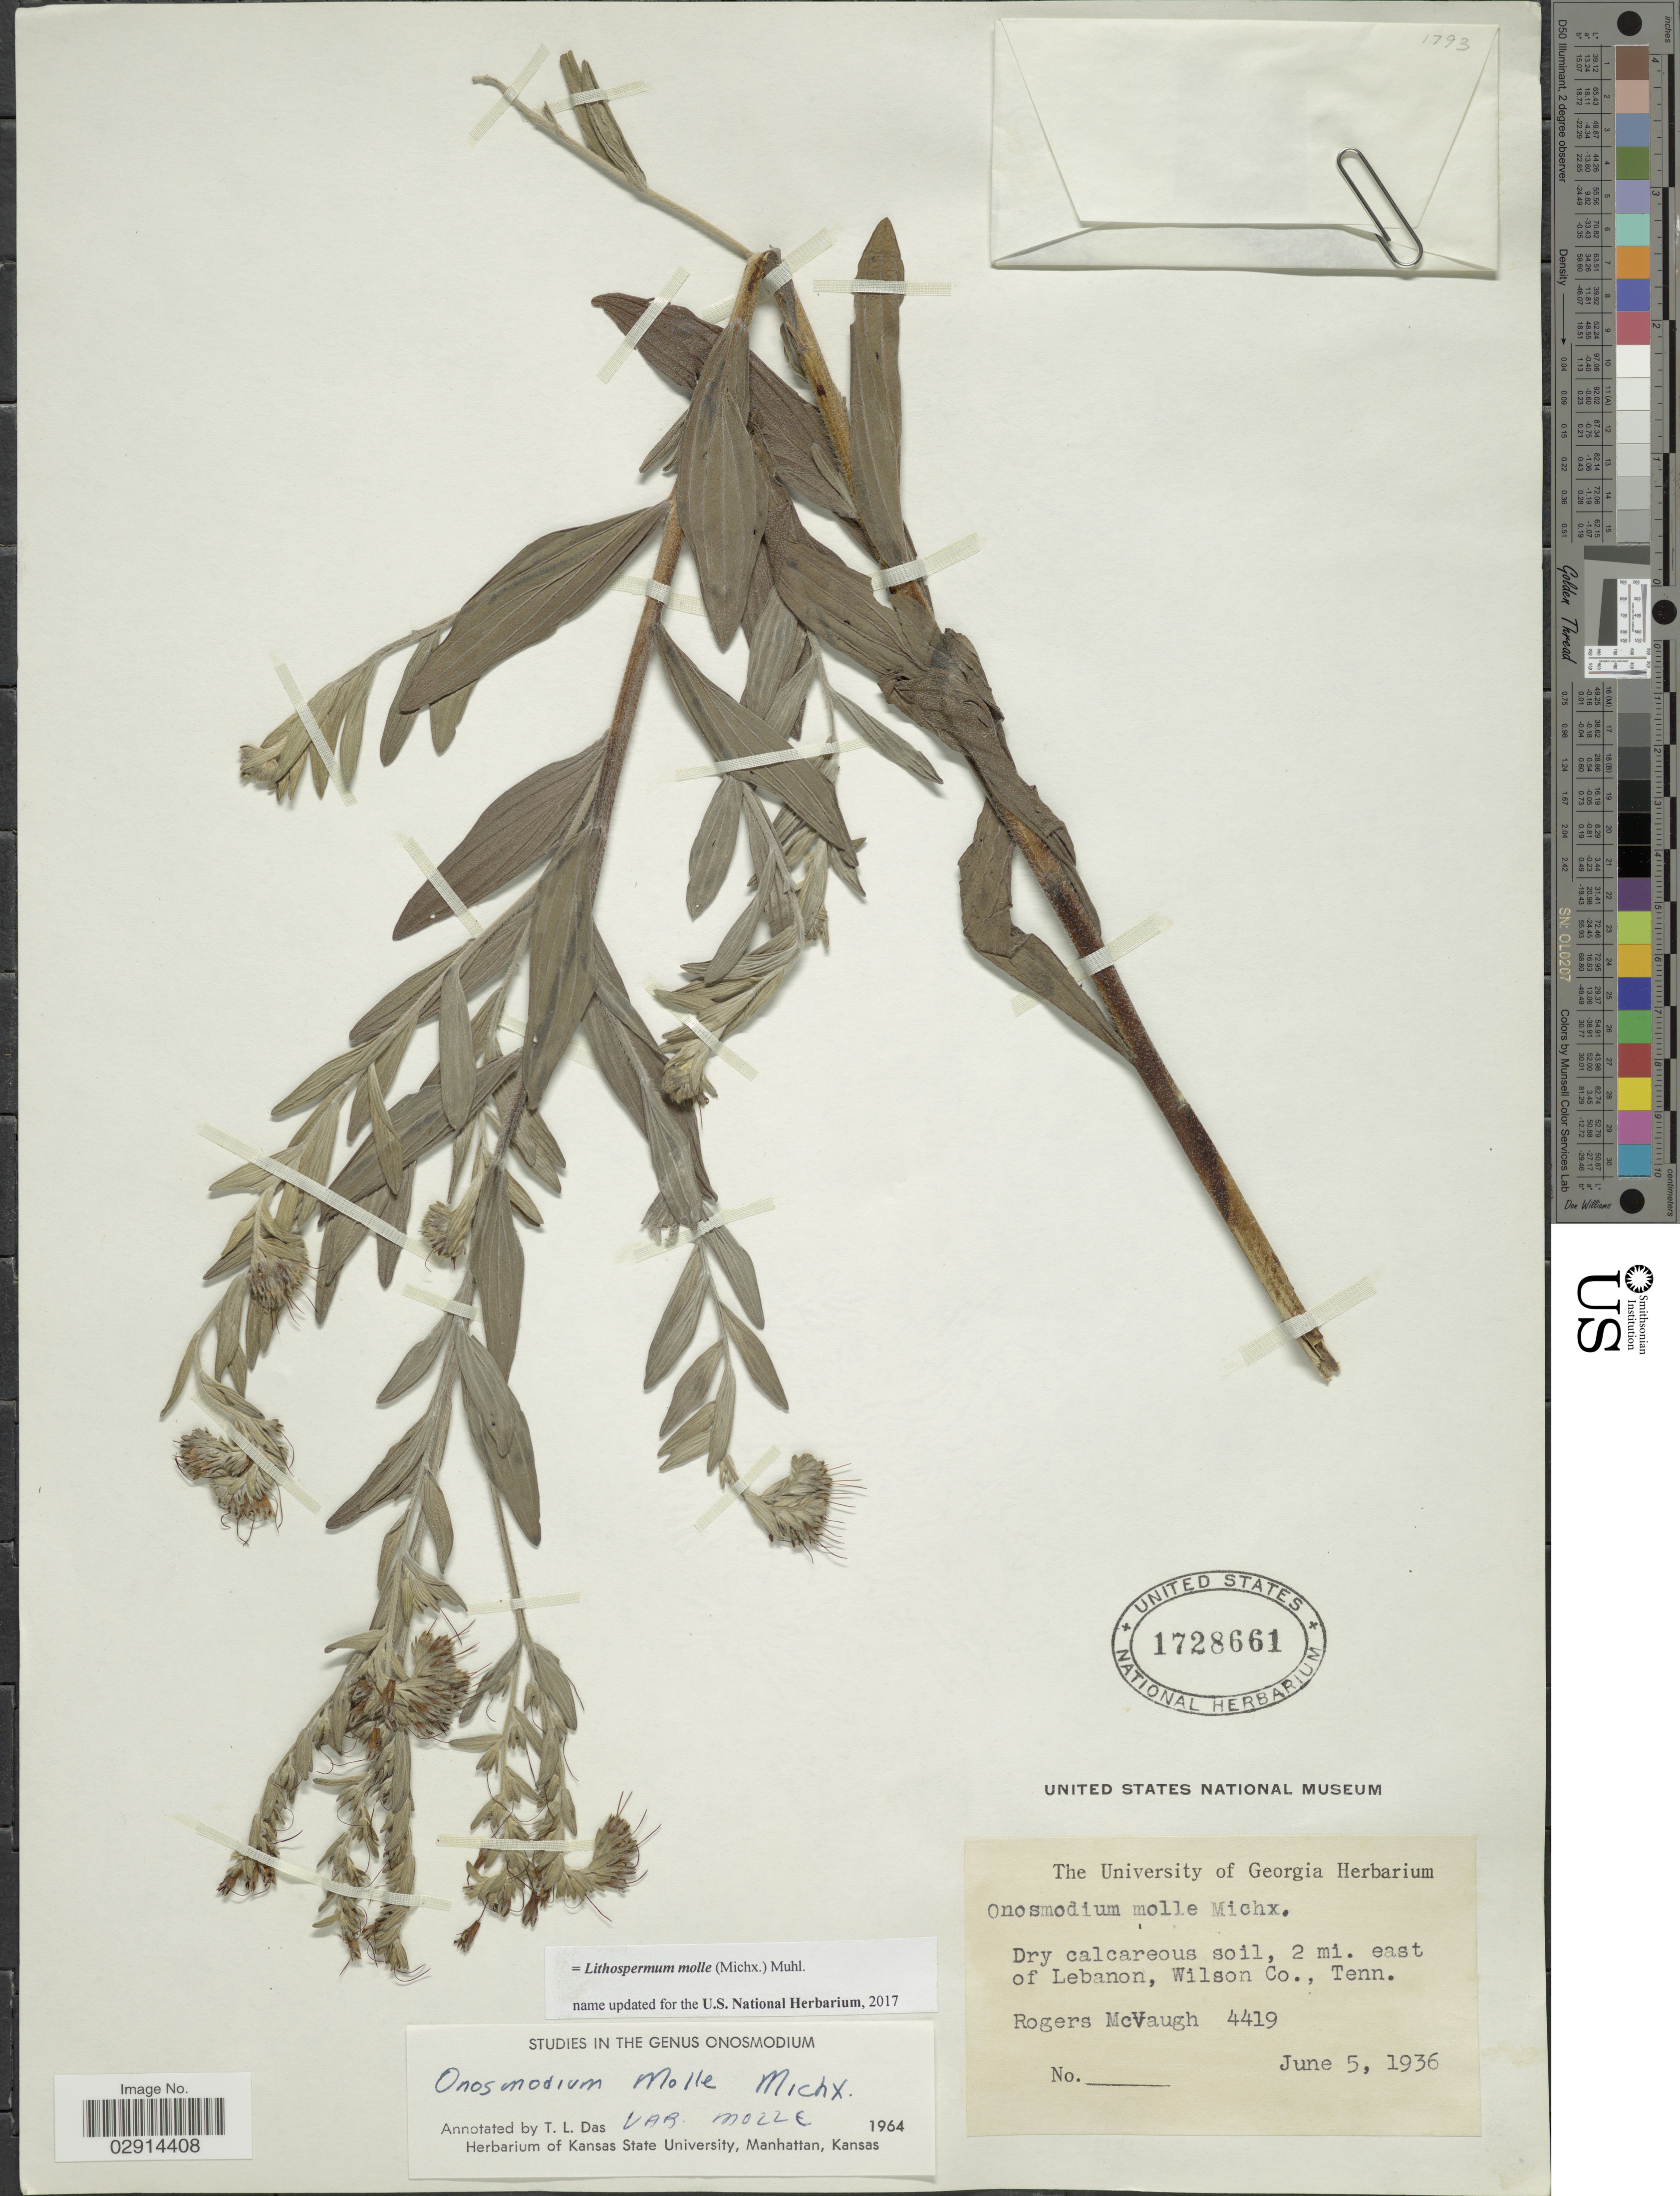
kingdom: Plantae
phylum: Tracheophyta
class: Magnoliopsida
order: Boraginales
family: Boraginaceae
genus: Lithospermum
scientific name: Lithospermum molle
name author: Muhl.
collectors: R. McVaugh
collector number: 4419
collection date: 1936-06-05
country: United States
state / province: Tennessee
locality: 2 mi. east of Lebanon, Wilson Co.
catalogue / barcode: US 1728661